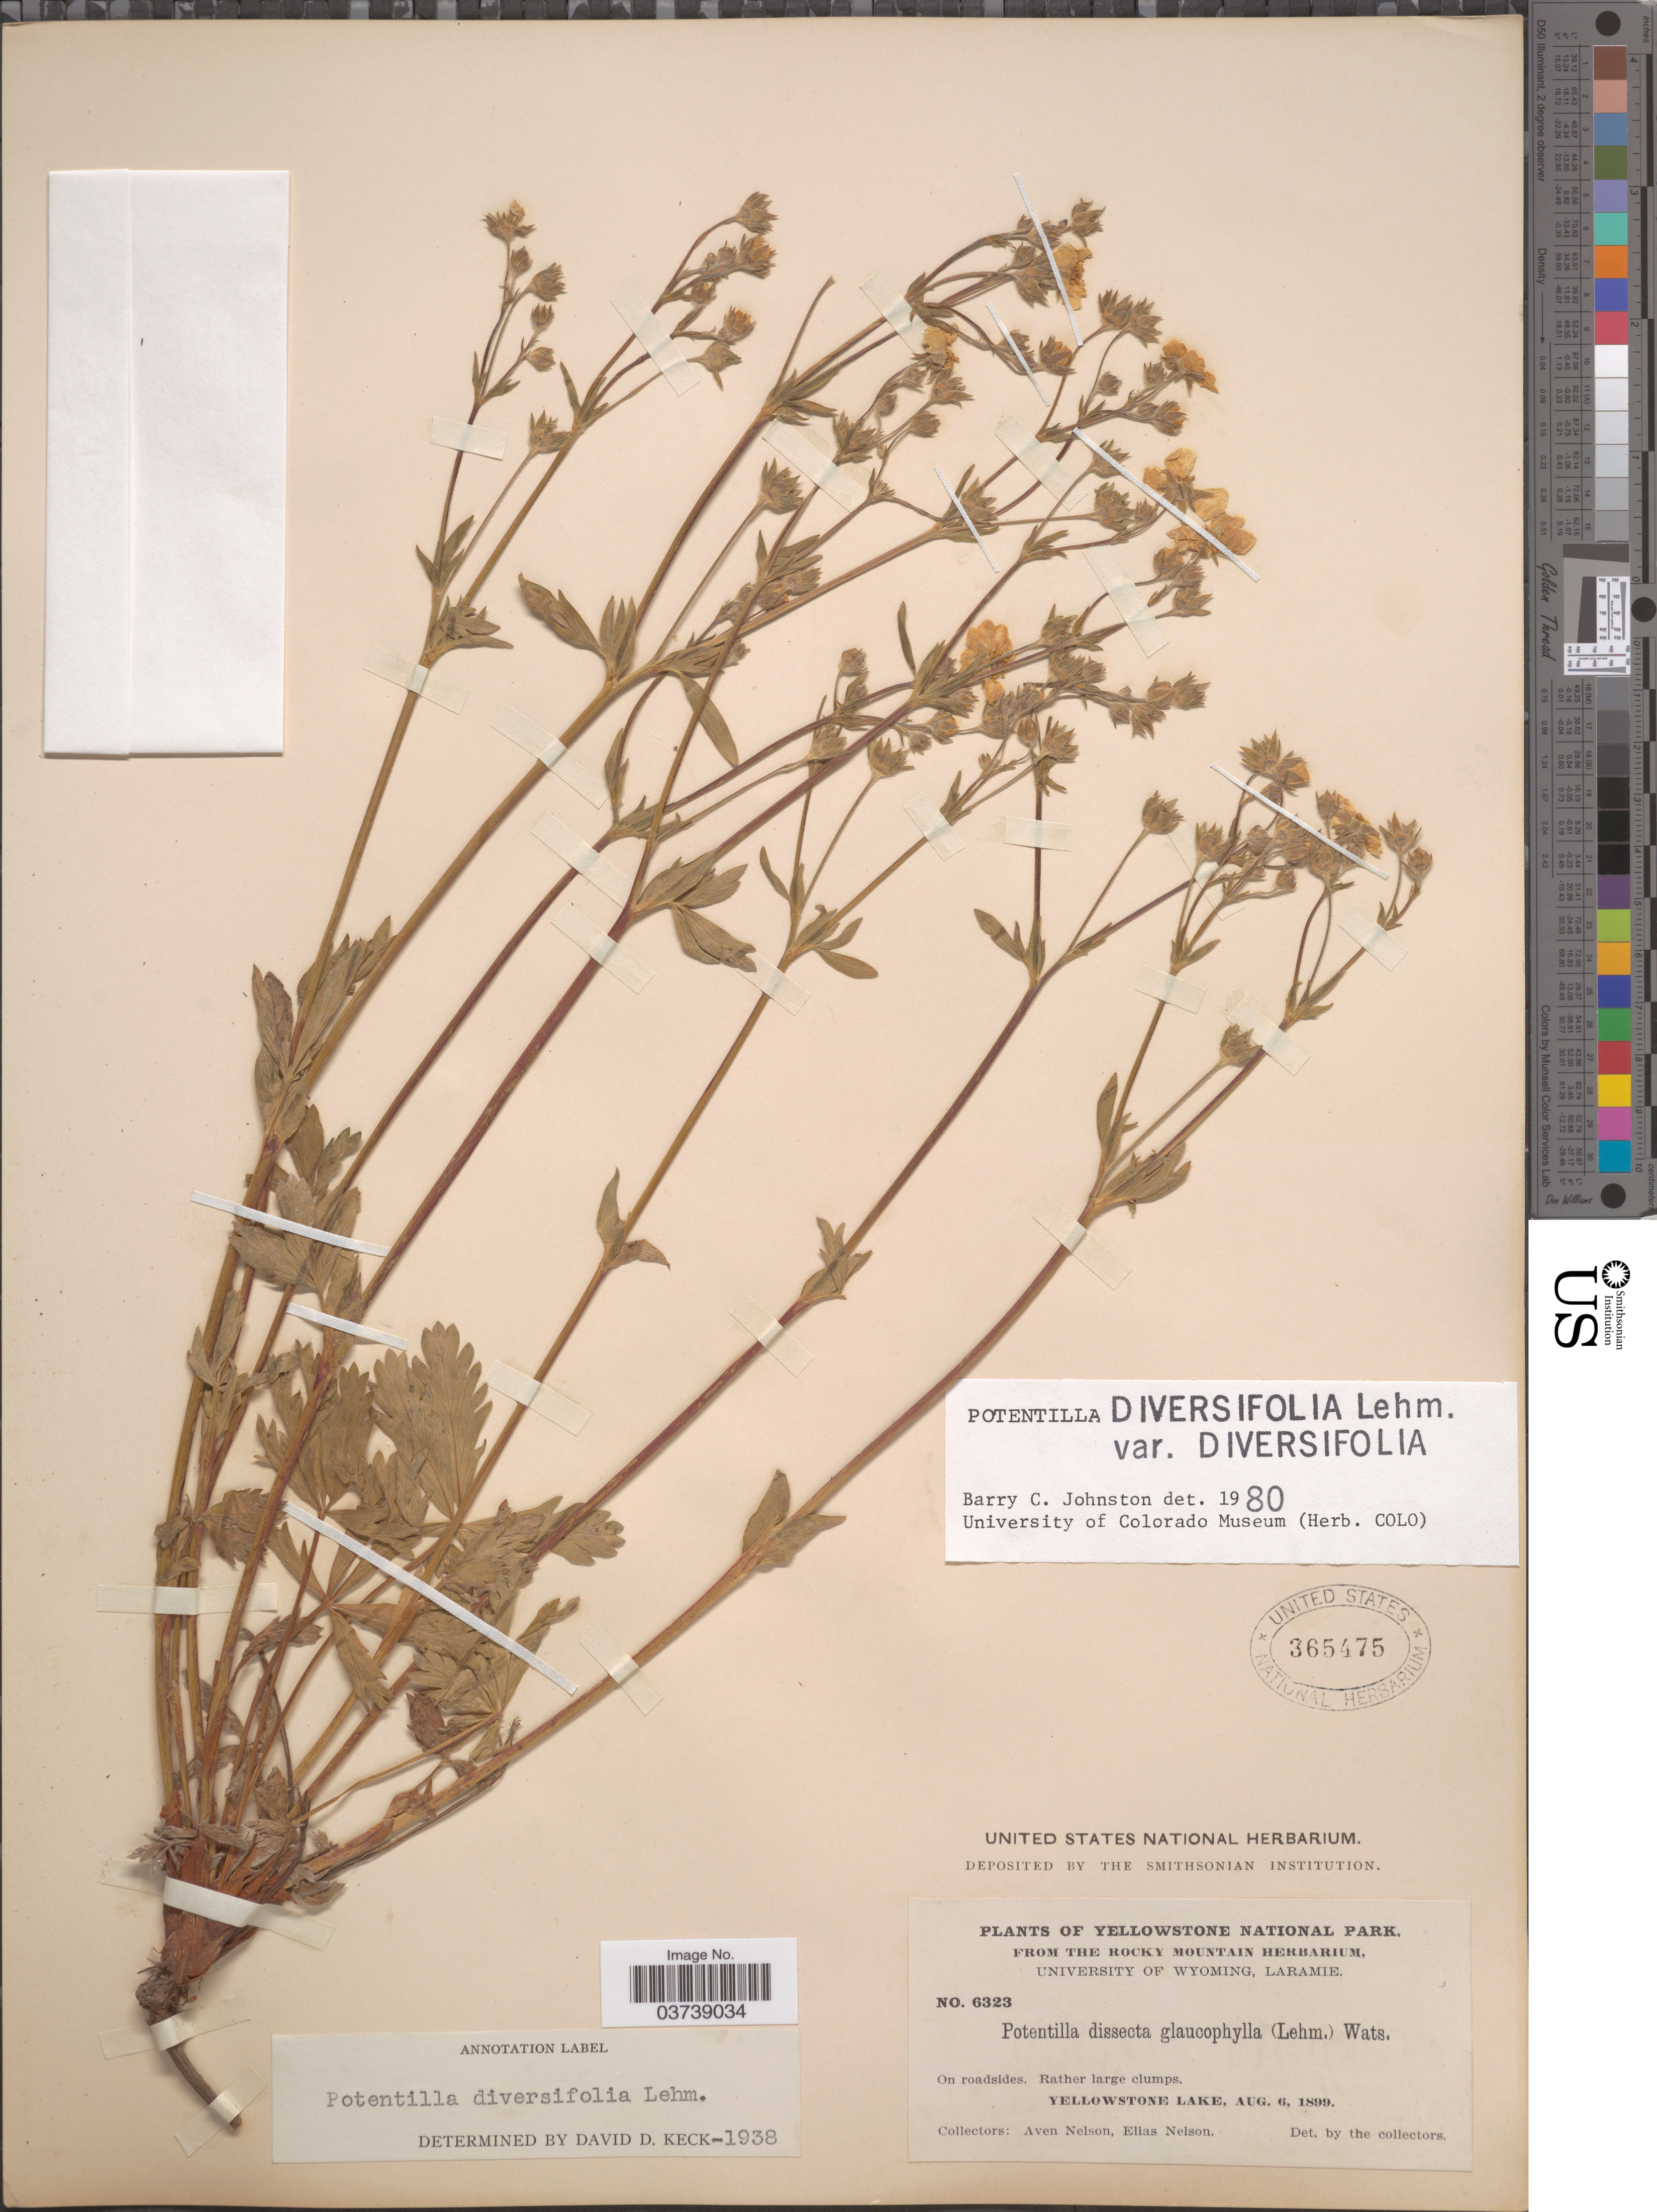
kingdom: Plantae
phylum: Tracheophyta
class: Magnoliopsida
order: Rosales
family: Rosaceae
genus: Potentilla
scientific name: Potentilla diversifolia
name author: Lehm.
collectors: A. Nelson & E. Nelson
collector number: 6323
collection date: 1899-08-06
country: United States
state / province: Wyoming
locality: Yellowstone National Park. On roadsides. Yellowstone Lake.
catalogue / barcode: US 365475